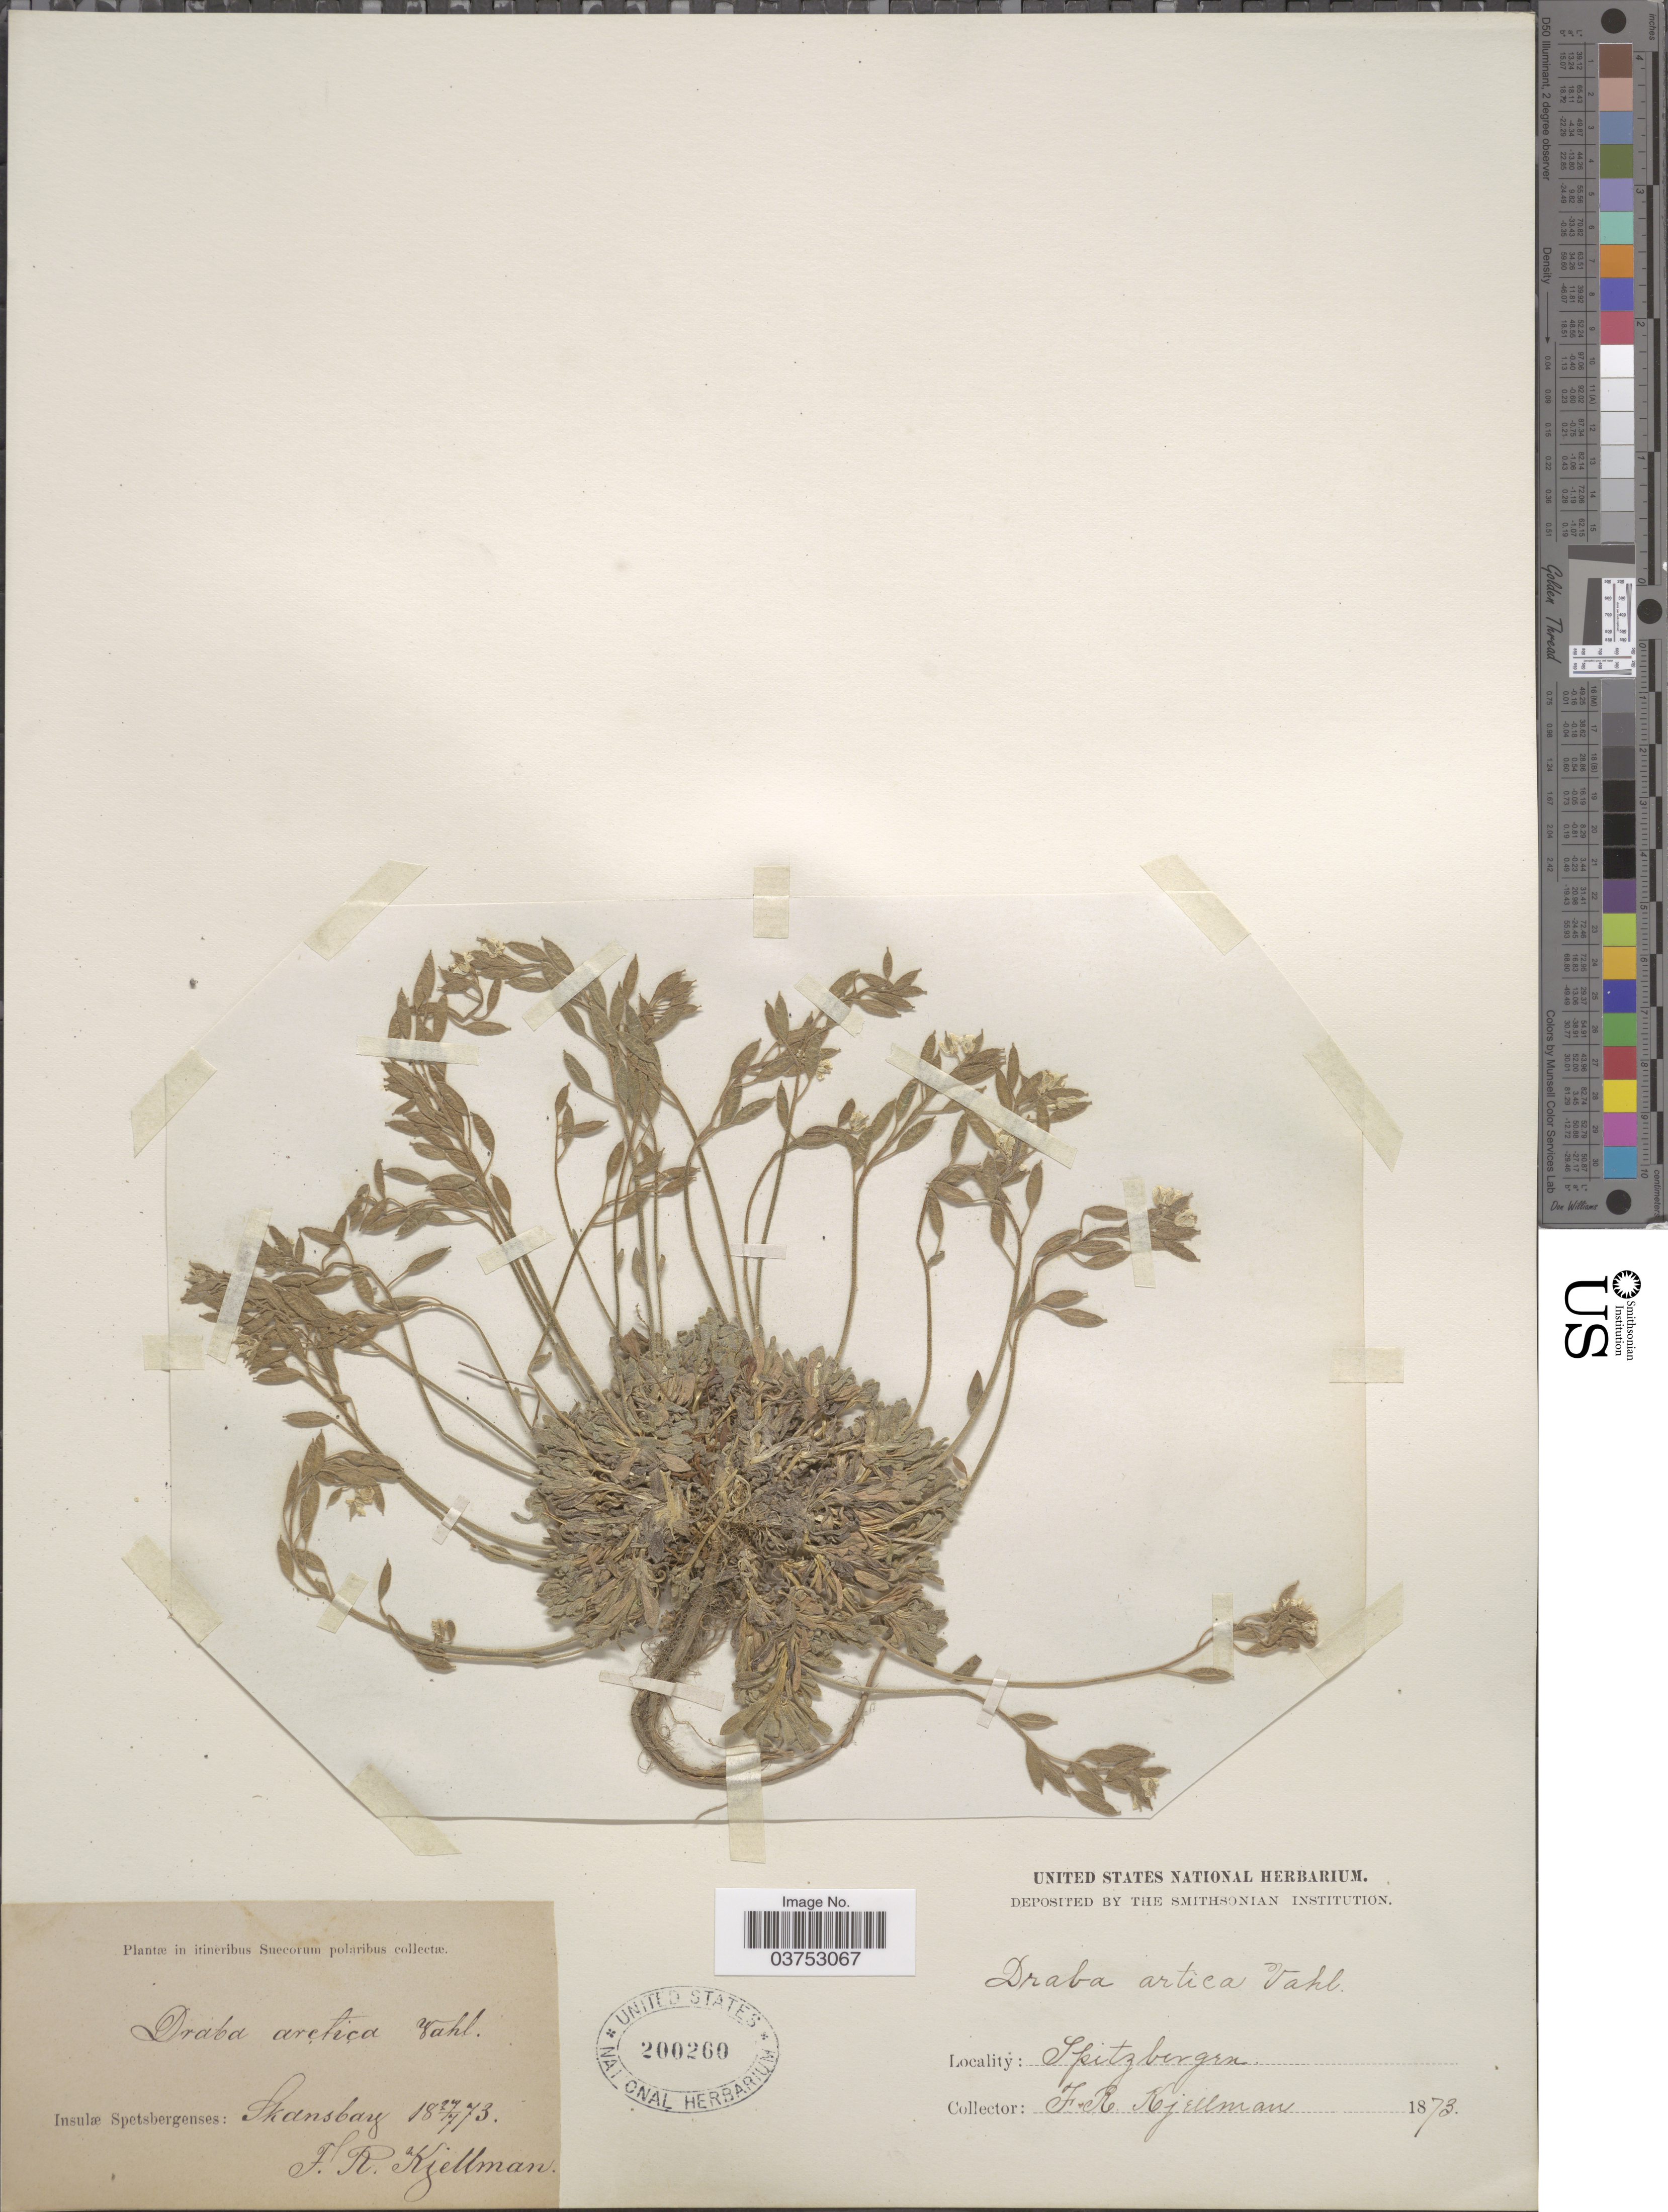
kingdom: Plantae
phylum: Tracheophyta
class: Magnoliopsida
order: Brassicales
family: Brassicaceae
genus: Draba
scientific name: Draba arctica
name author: J. Vahl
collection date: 1873-07-27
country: Norway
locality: Spitzbergen. Itineribus Suecorum polaribus. Insulæ Spetsbergenses: Skansbay.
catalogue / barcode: US 200260